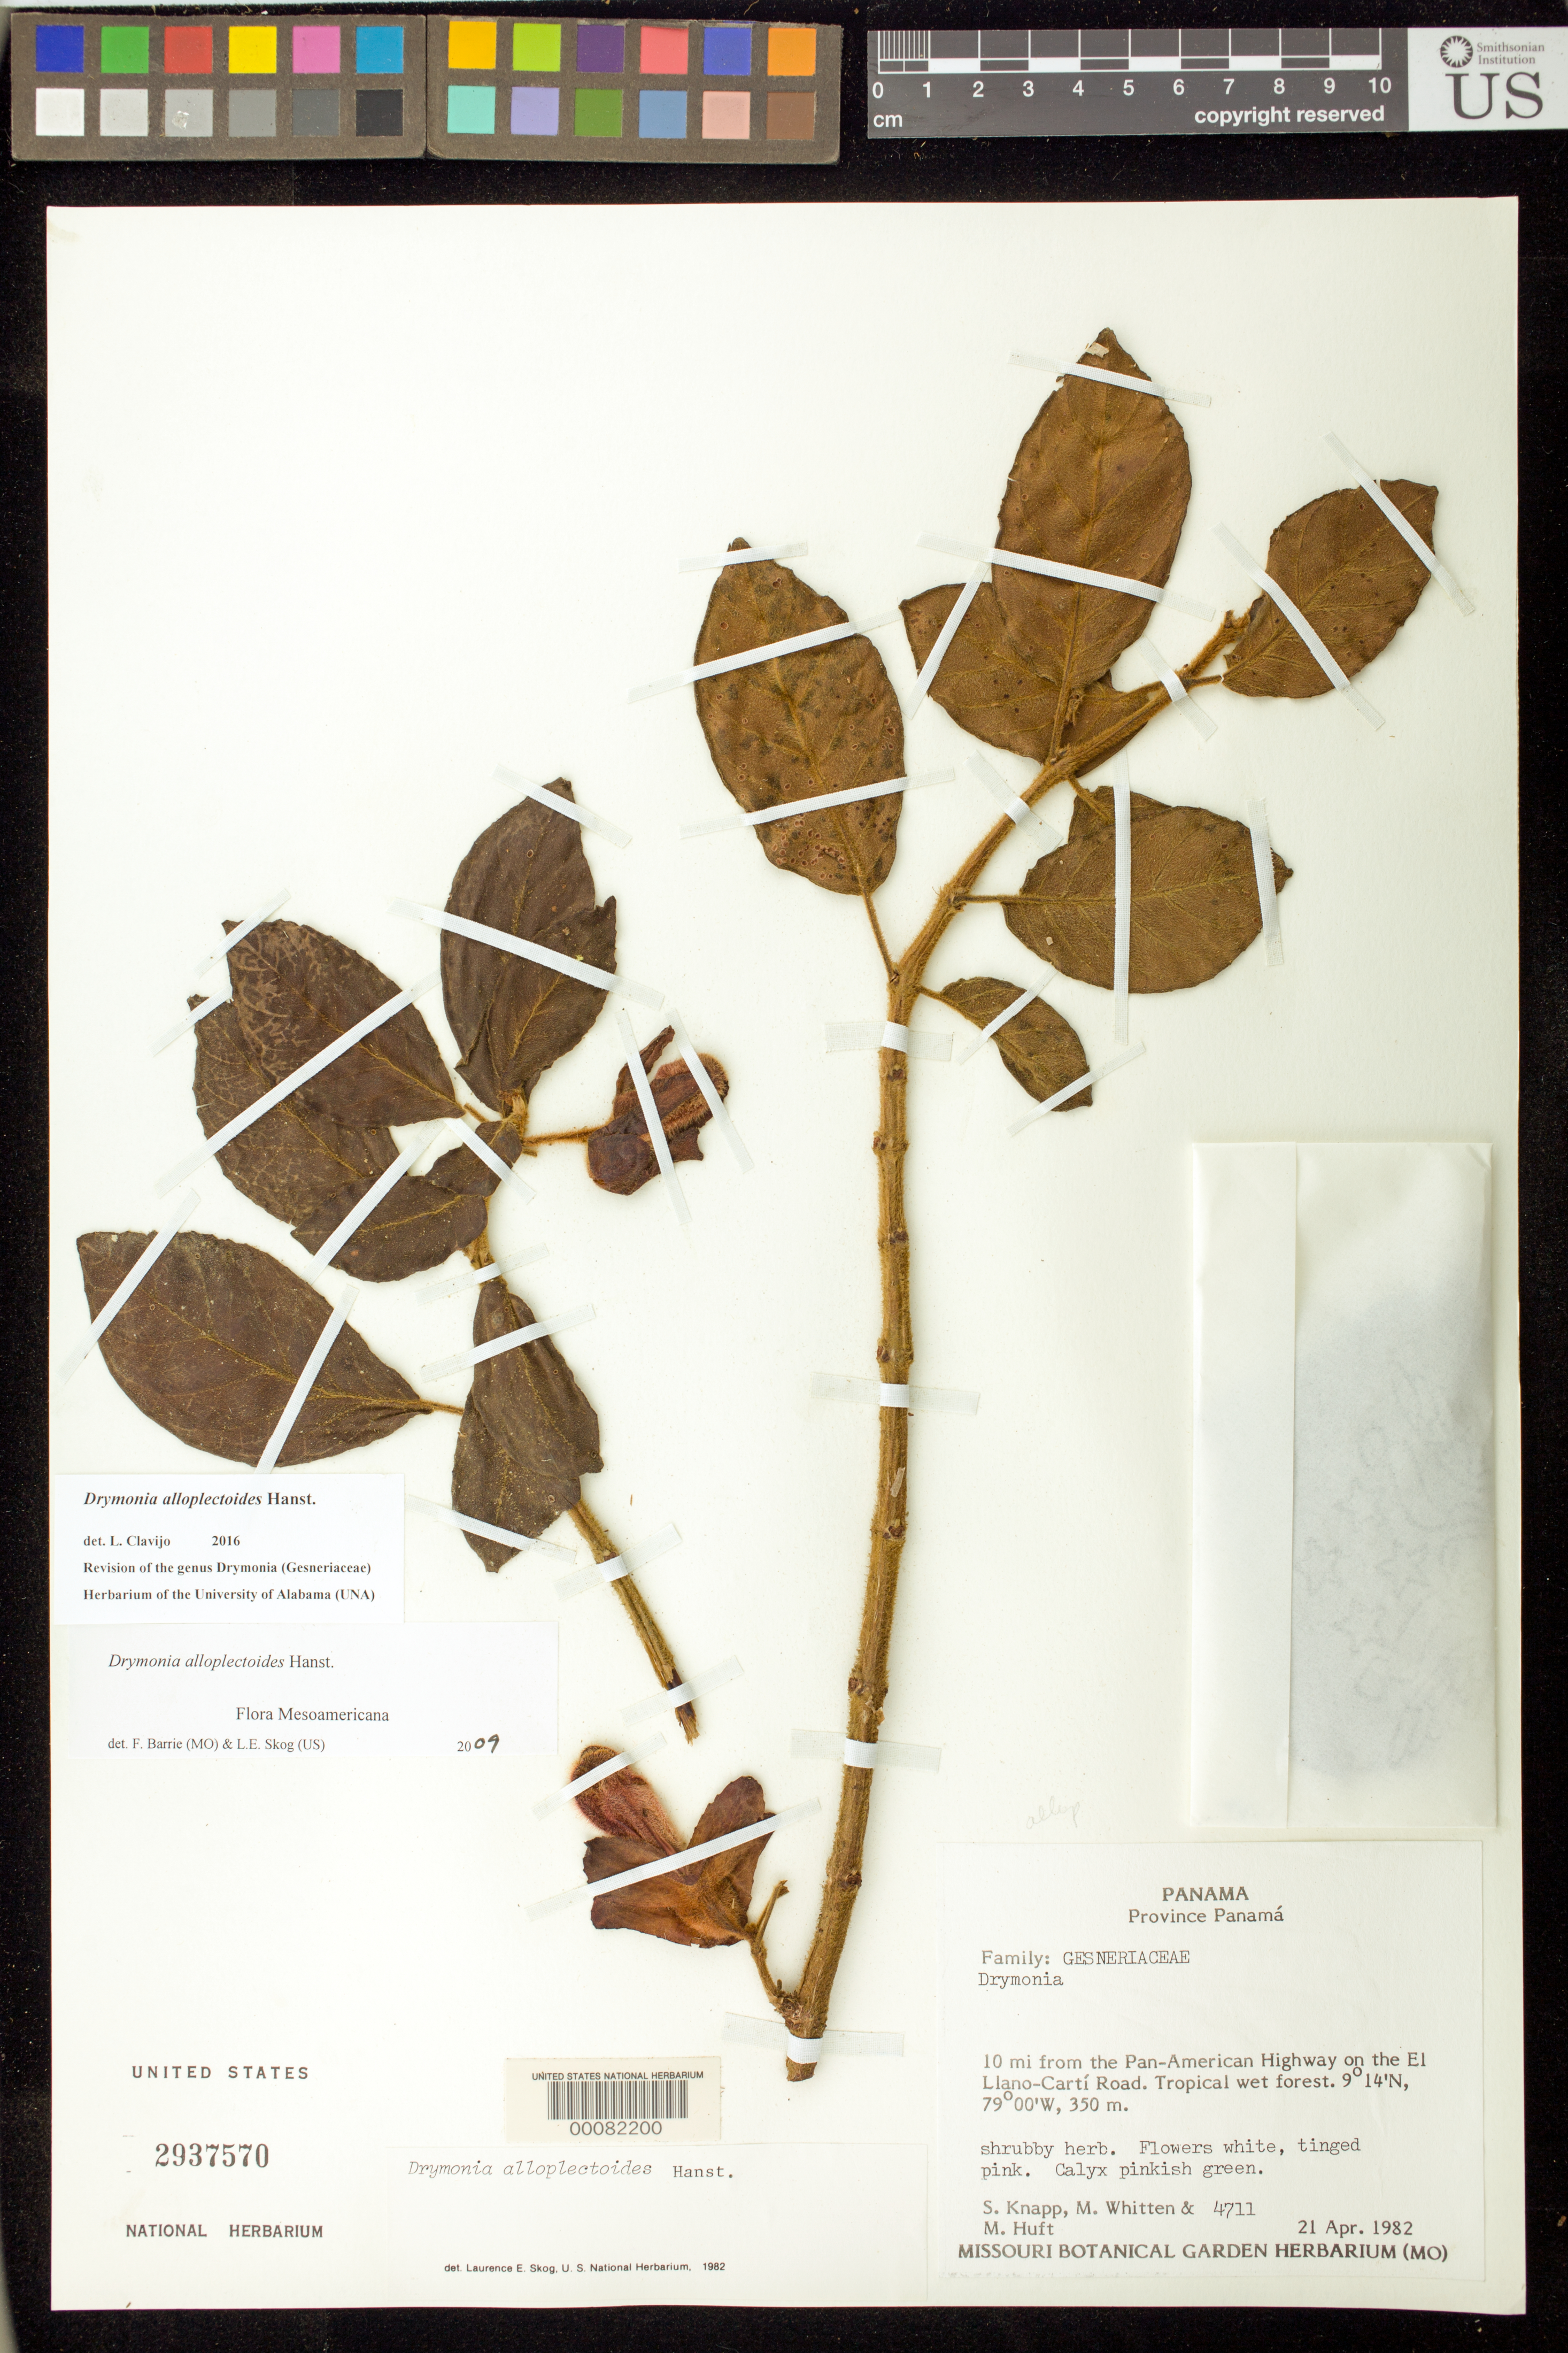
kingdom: Plantae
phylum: Tracheophyta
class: Magnoliopsida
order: Lamiales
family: Gesneriaceae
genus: Drymonia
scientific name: Drymonia alloplectoides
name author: Hanst.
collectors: S. Knapp, M. Whitten & M. J. Huft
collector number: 4711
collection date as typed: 21 Apr 1982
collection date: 1982-04-21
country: Panama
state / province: Panamá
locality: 10 mi from the Pan-American highway on the El Llano-Carti road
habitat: Tropical wet forest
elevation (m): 350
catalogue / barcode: US 2937570